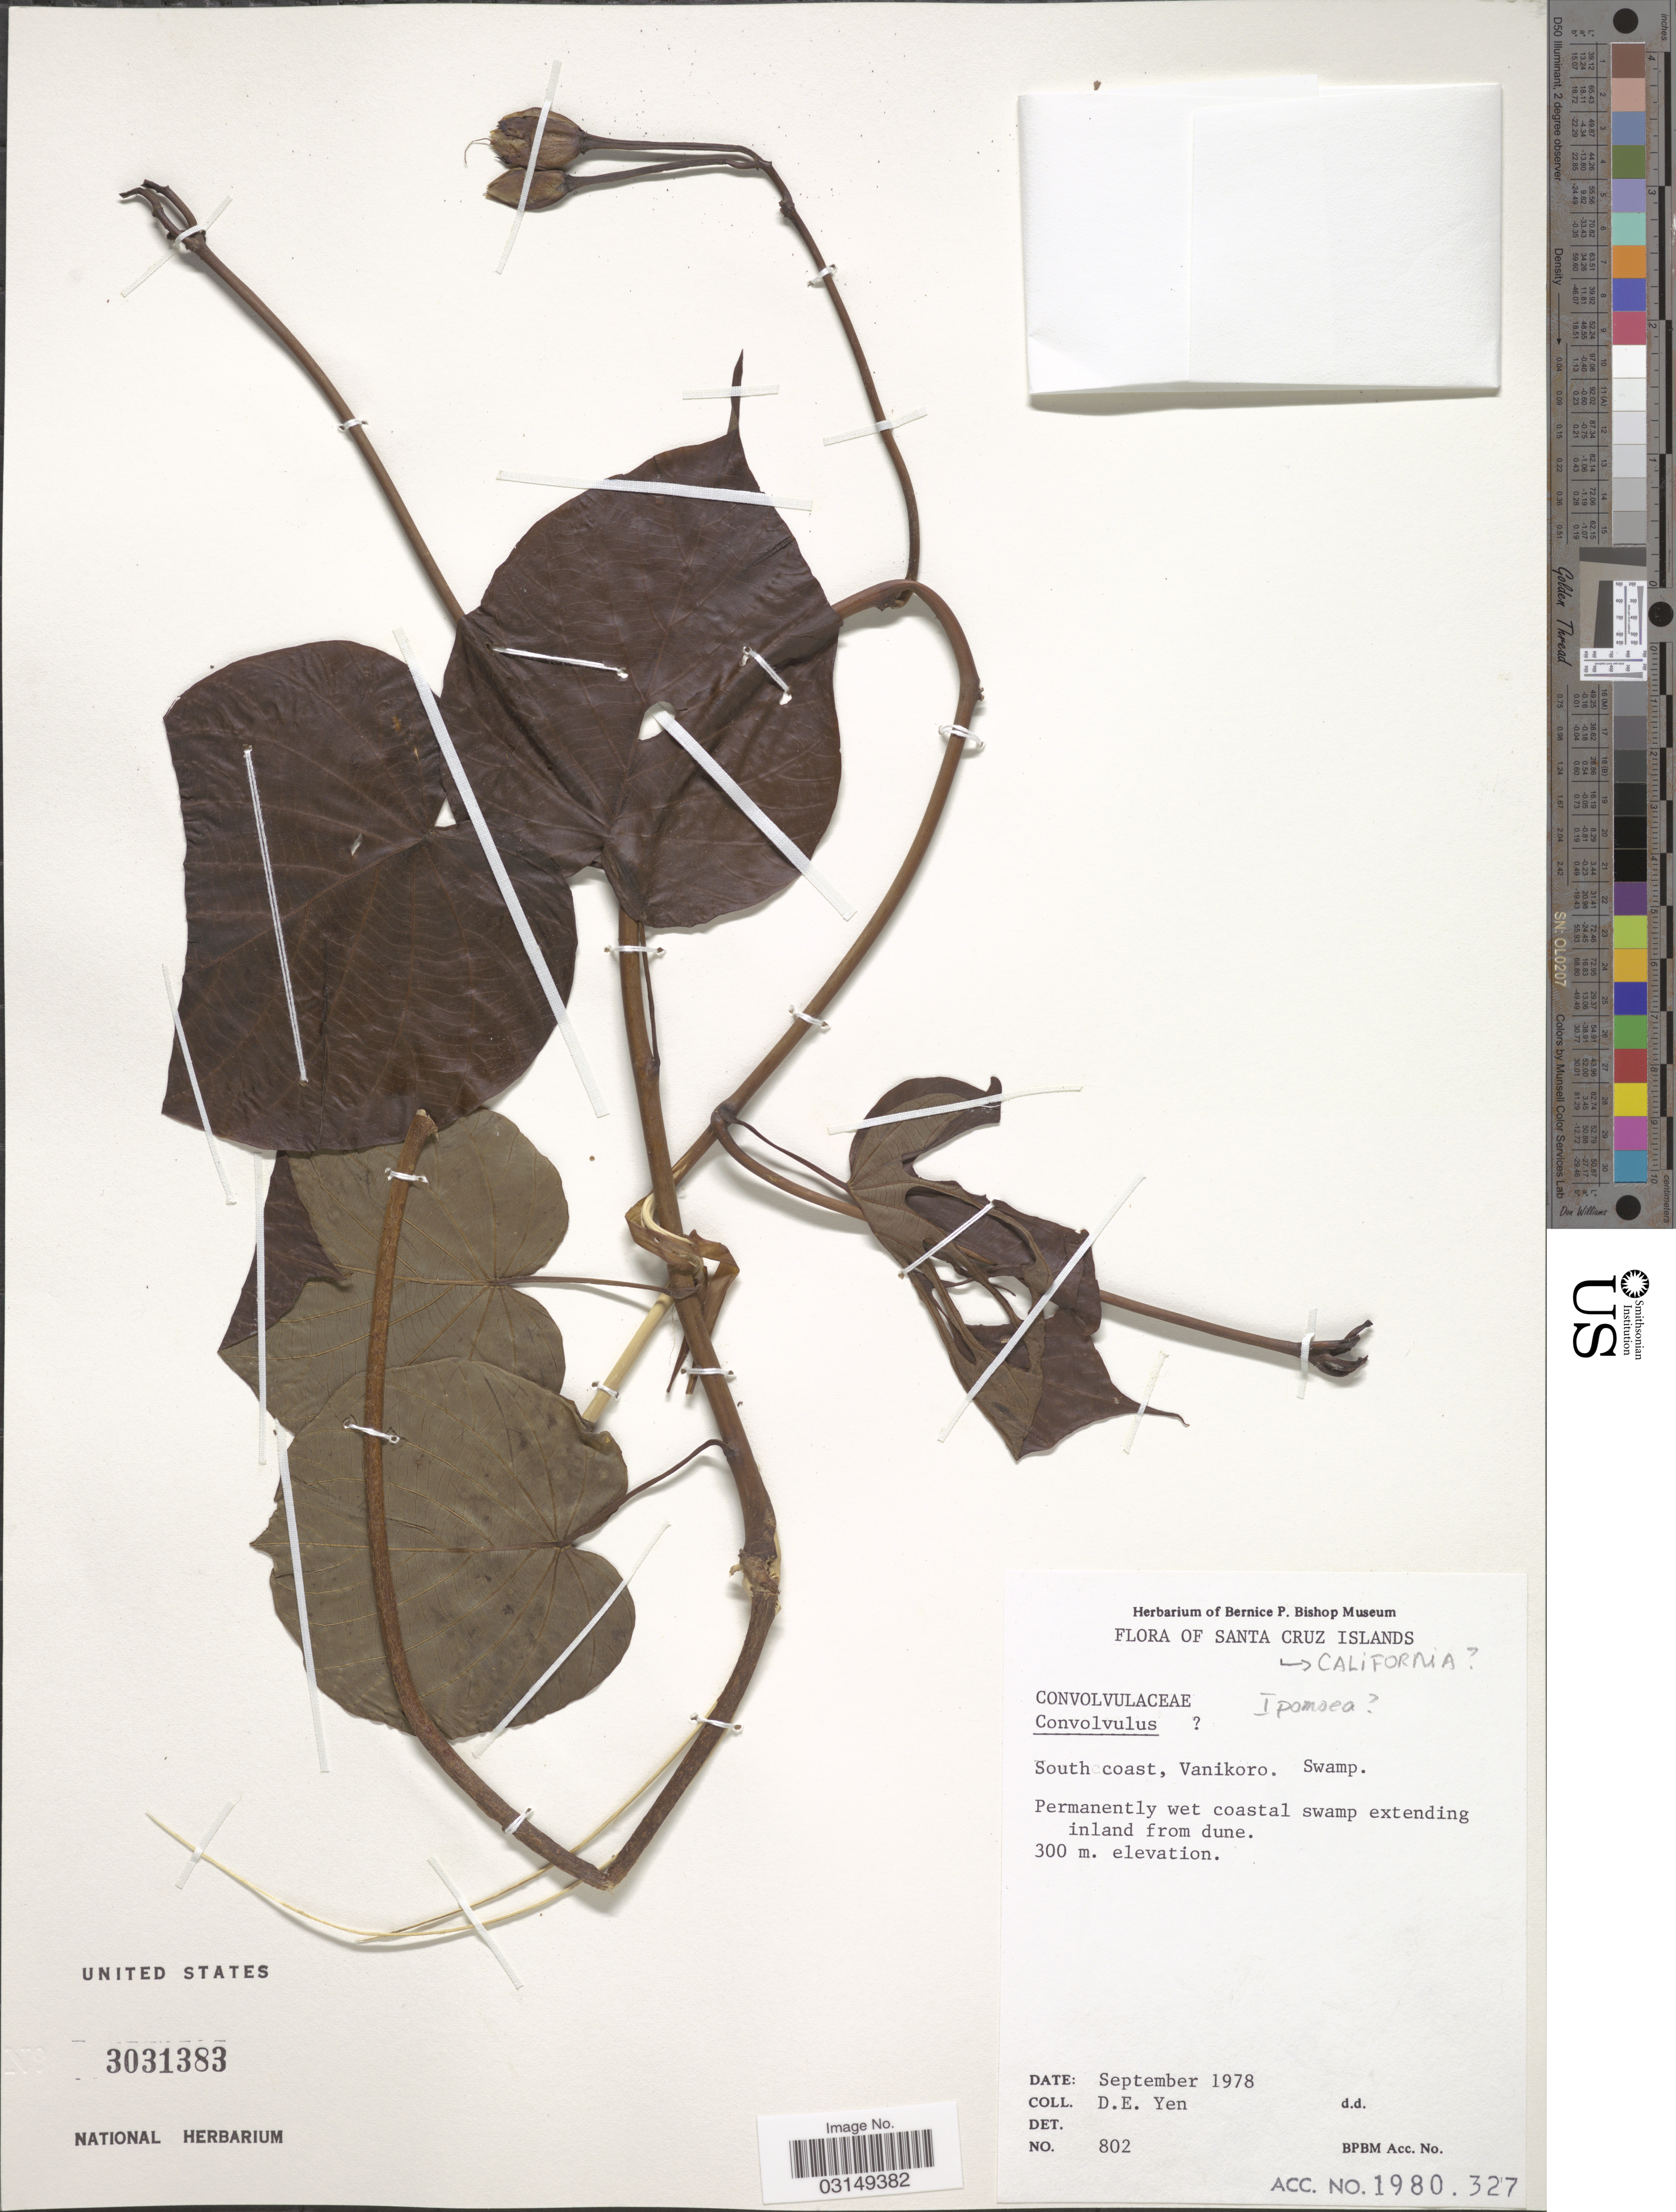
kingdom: Plantae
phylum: Tracheophyta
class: Magnoliopsida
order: Solanales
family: Convolvulaceae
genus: Ipomoea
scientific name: Ipomoea sp.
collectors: D. Yen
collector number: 802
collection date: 1978-09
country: United States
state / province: California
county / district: Santa Barbara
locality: Santa Cruz Islands. South coast, Vanikoro. Swamp.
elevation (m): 300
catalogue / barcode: US 3031383